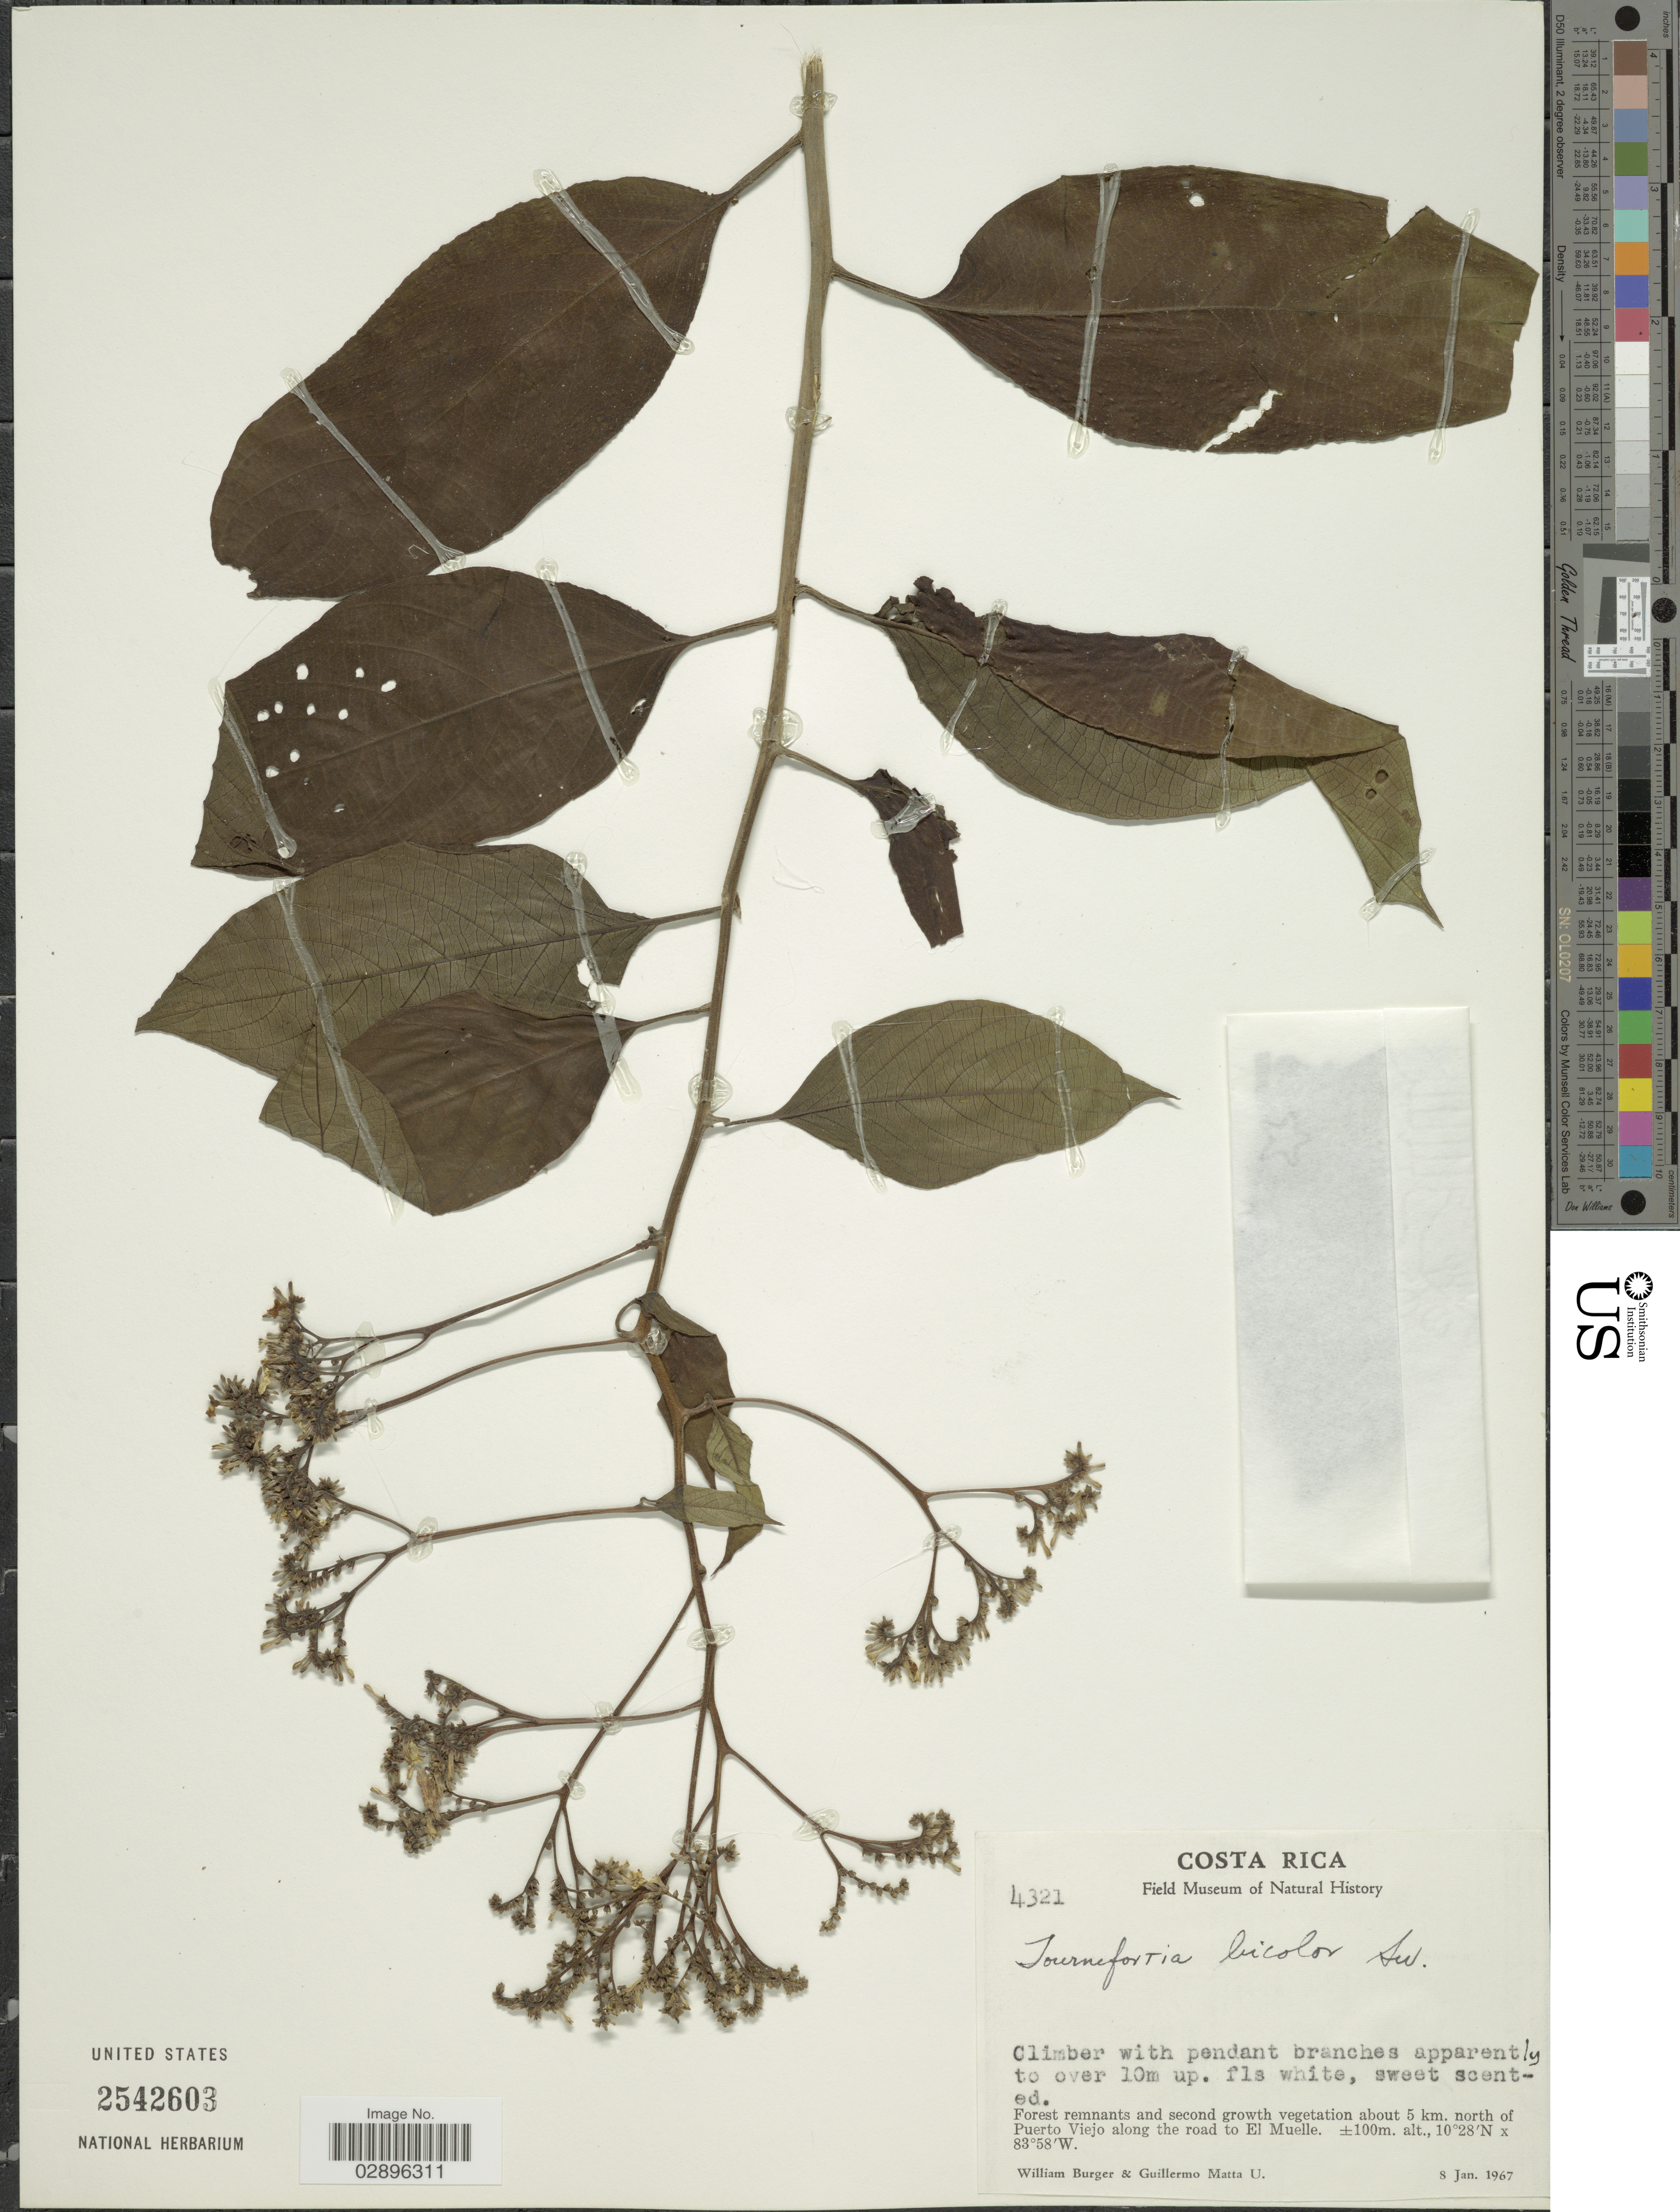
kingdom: Plantae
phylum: Tracheophyta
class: Magnoliopsida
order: Boraginales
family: Heliotropiaceae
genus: Tournefortia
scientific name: Tournefortia bicolor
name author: Sw.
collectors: W. Burger & G. Matta U.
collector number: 4321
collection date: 1967-01-08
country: Costa Rica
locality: Forests remnants and second growth vegetation about 5 km. north of Puerto Viejo along the road to El Muelle.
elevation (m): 100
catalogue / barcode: US 2542603